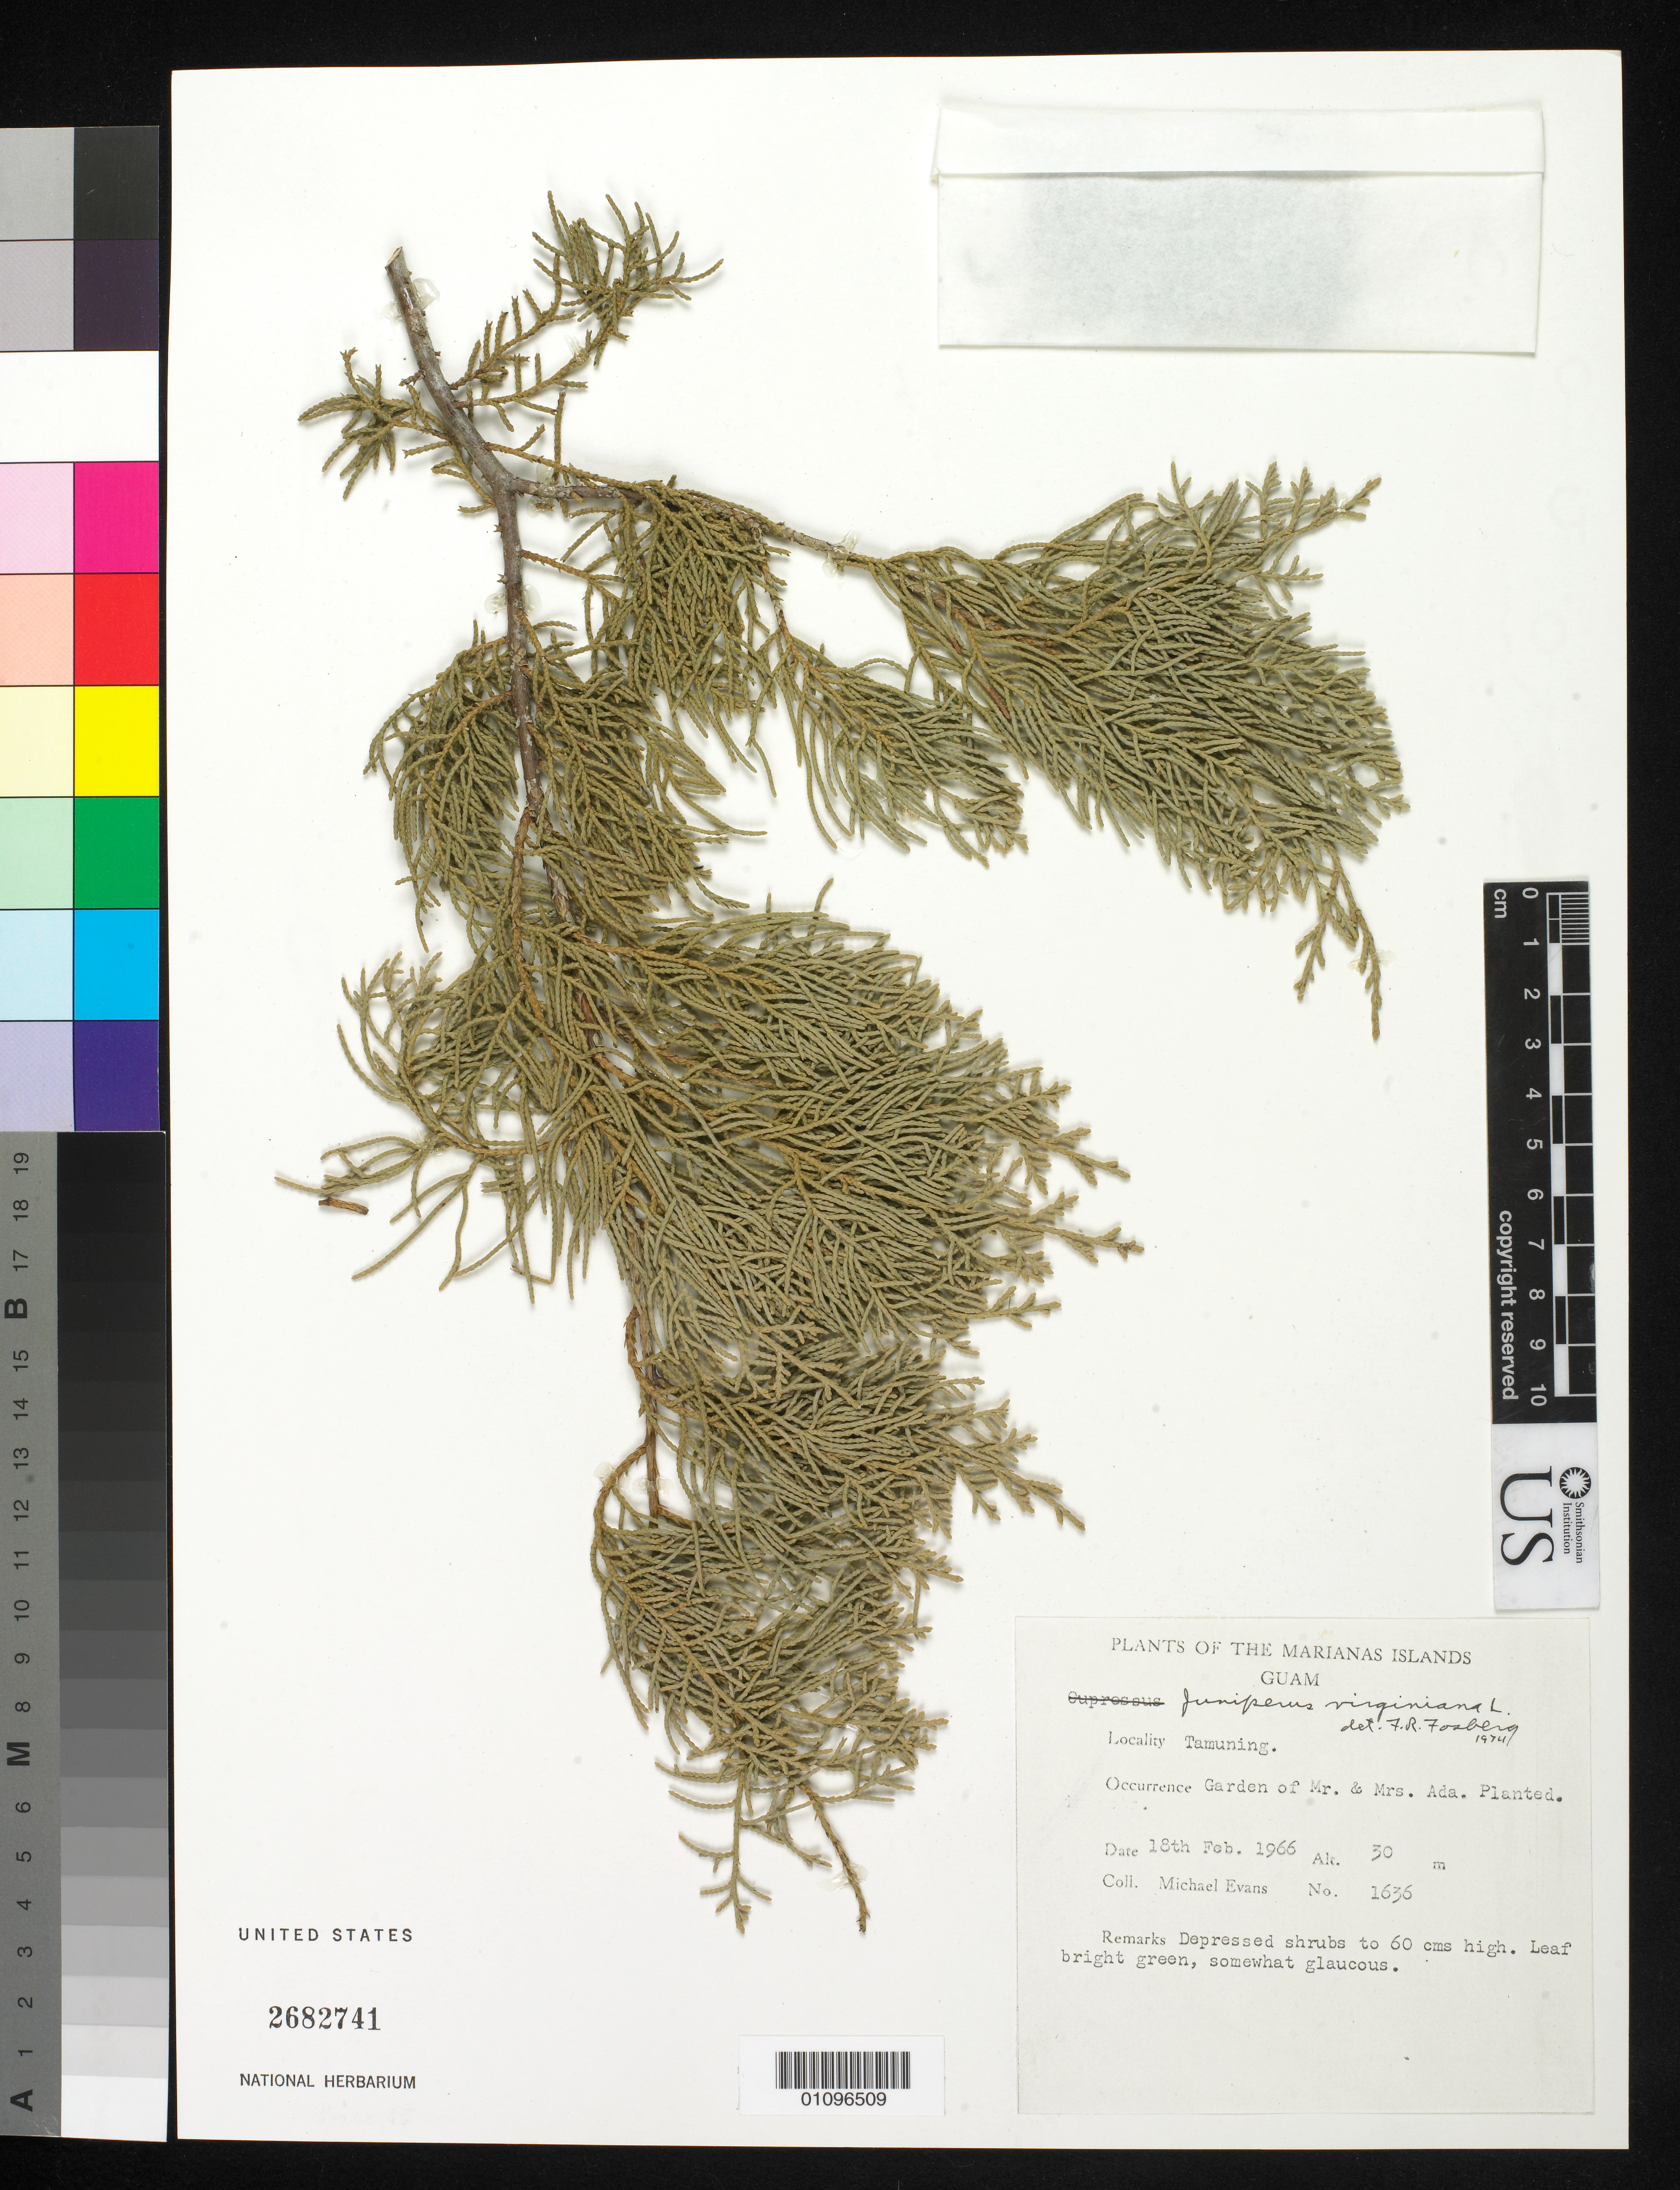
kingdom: Plantae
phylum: Tracheophyta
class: Pinopsida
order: Pinales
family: Cupressaceae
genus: Juniperus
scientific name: Juniperus virginiana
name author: L.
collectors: M. Evans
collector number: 1636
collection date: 1966-02-18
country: Guam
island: Guam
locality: Tamuning, Garden of Mr. & Mrs. Ada.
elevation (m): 30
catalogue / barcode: US 2682741